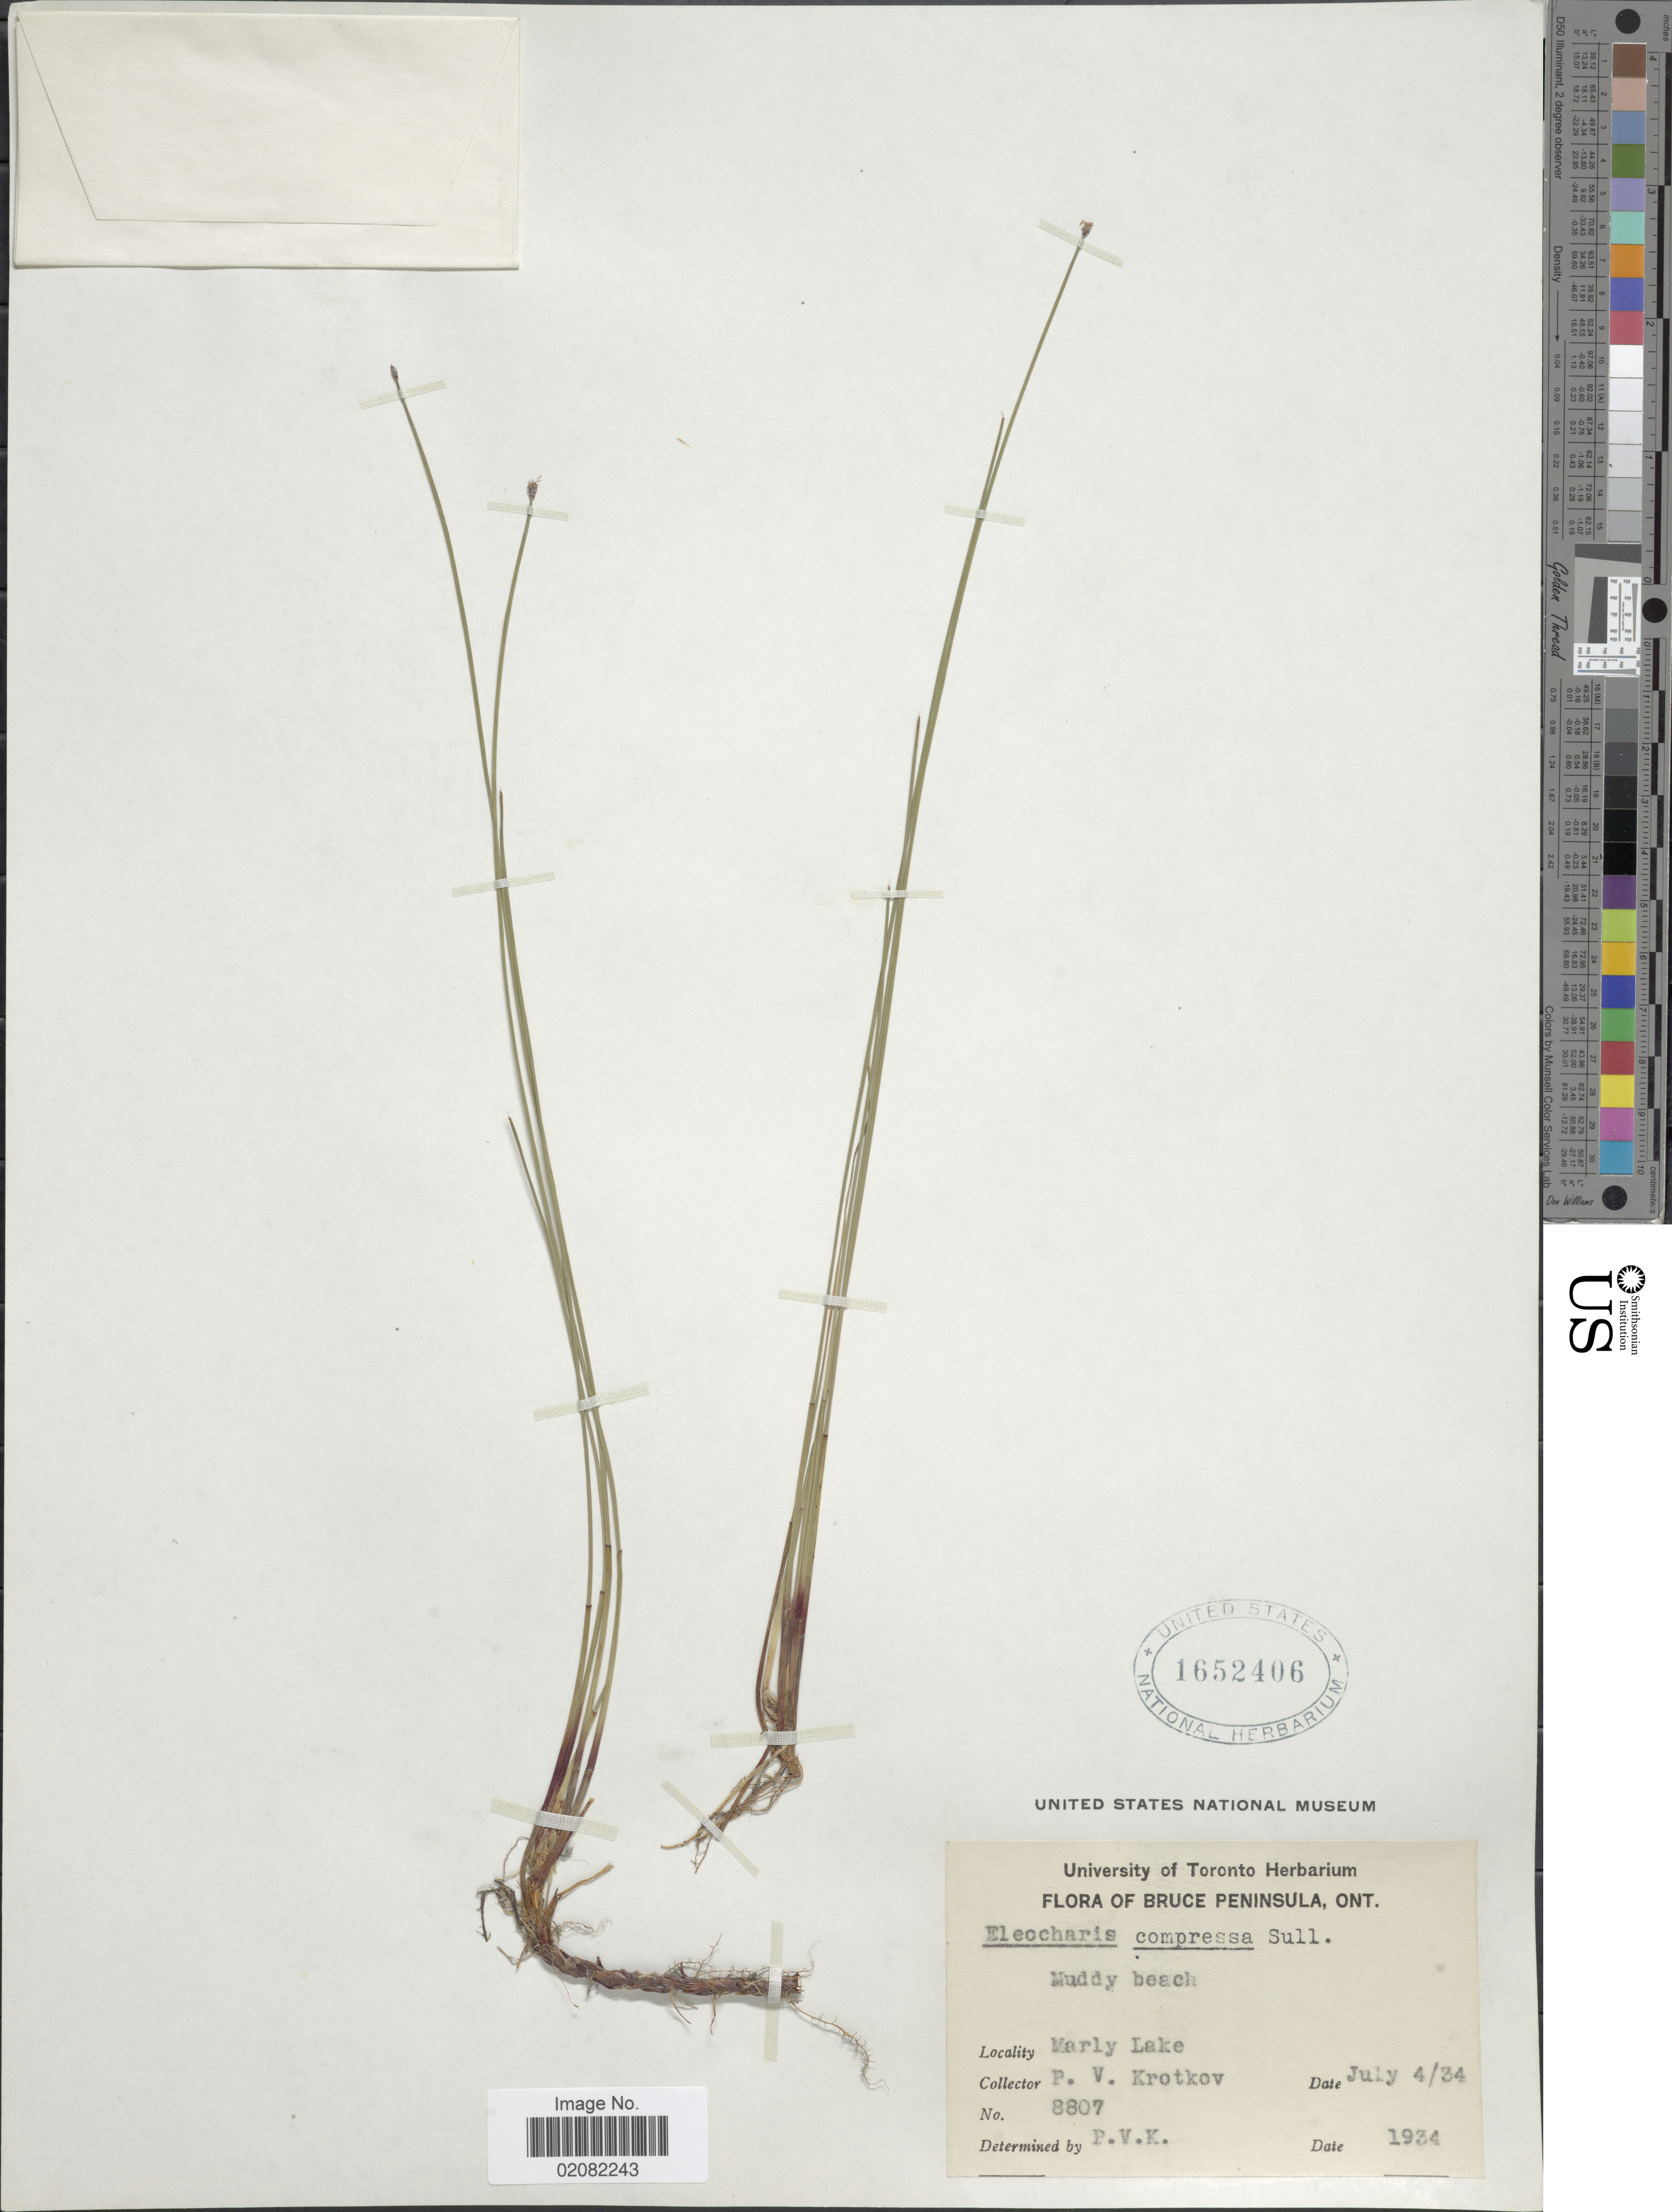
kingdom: Plantae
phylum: Tracheophyta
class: Liliopsida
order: Poales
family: Cyperaceae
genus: Eleocharis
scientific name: Eleocharis compressa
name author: Sull.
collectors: P. V. Krotkov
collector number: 8807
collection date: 1934-07-04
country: Canada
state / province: Ontario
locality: Bruce Peninsula, Ont., Marly Lake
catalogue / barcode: US 1652406